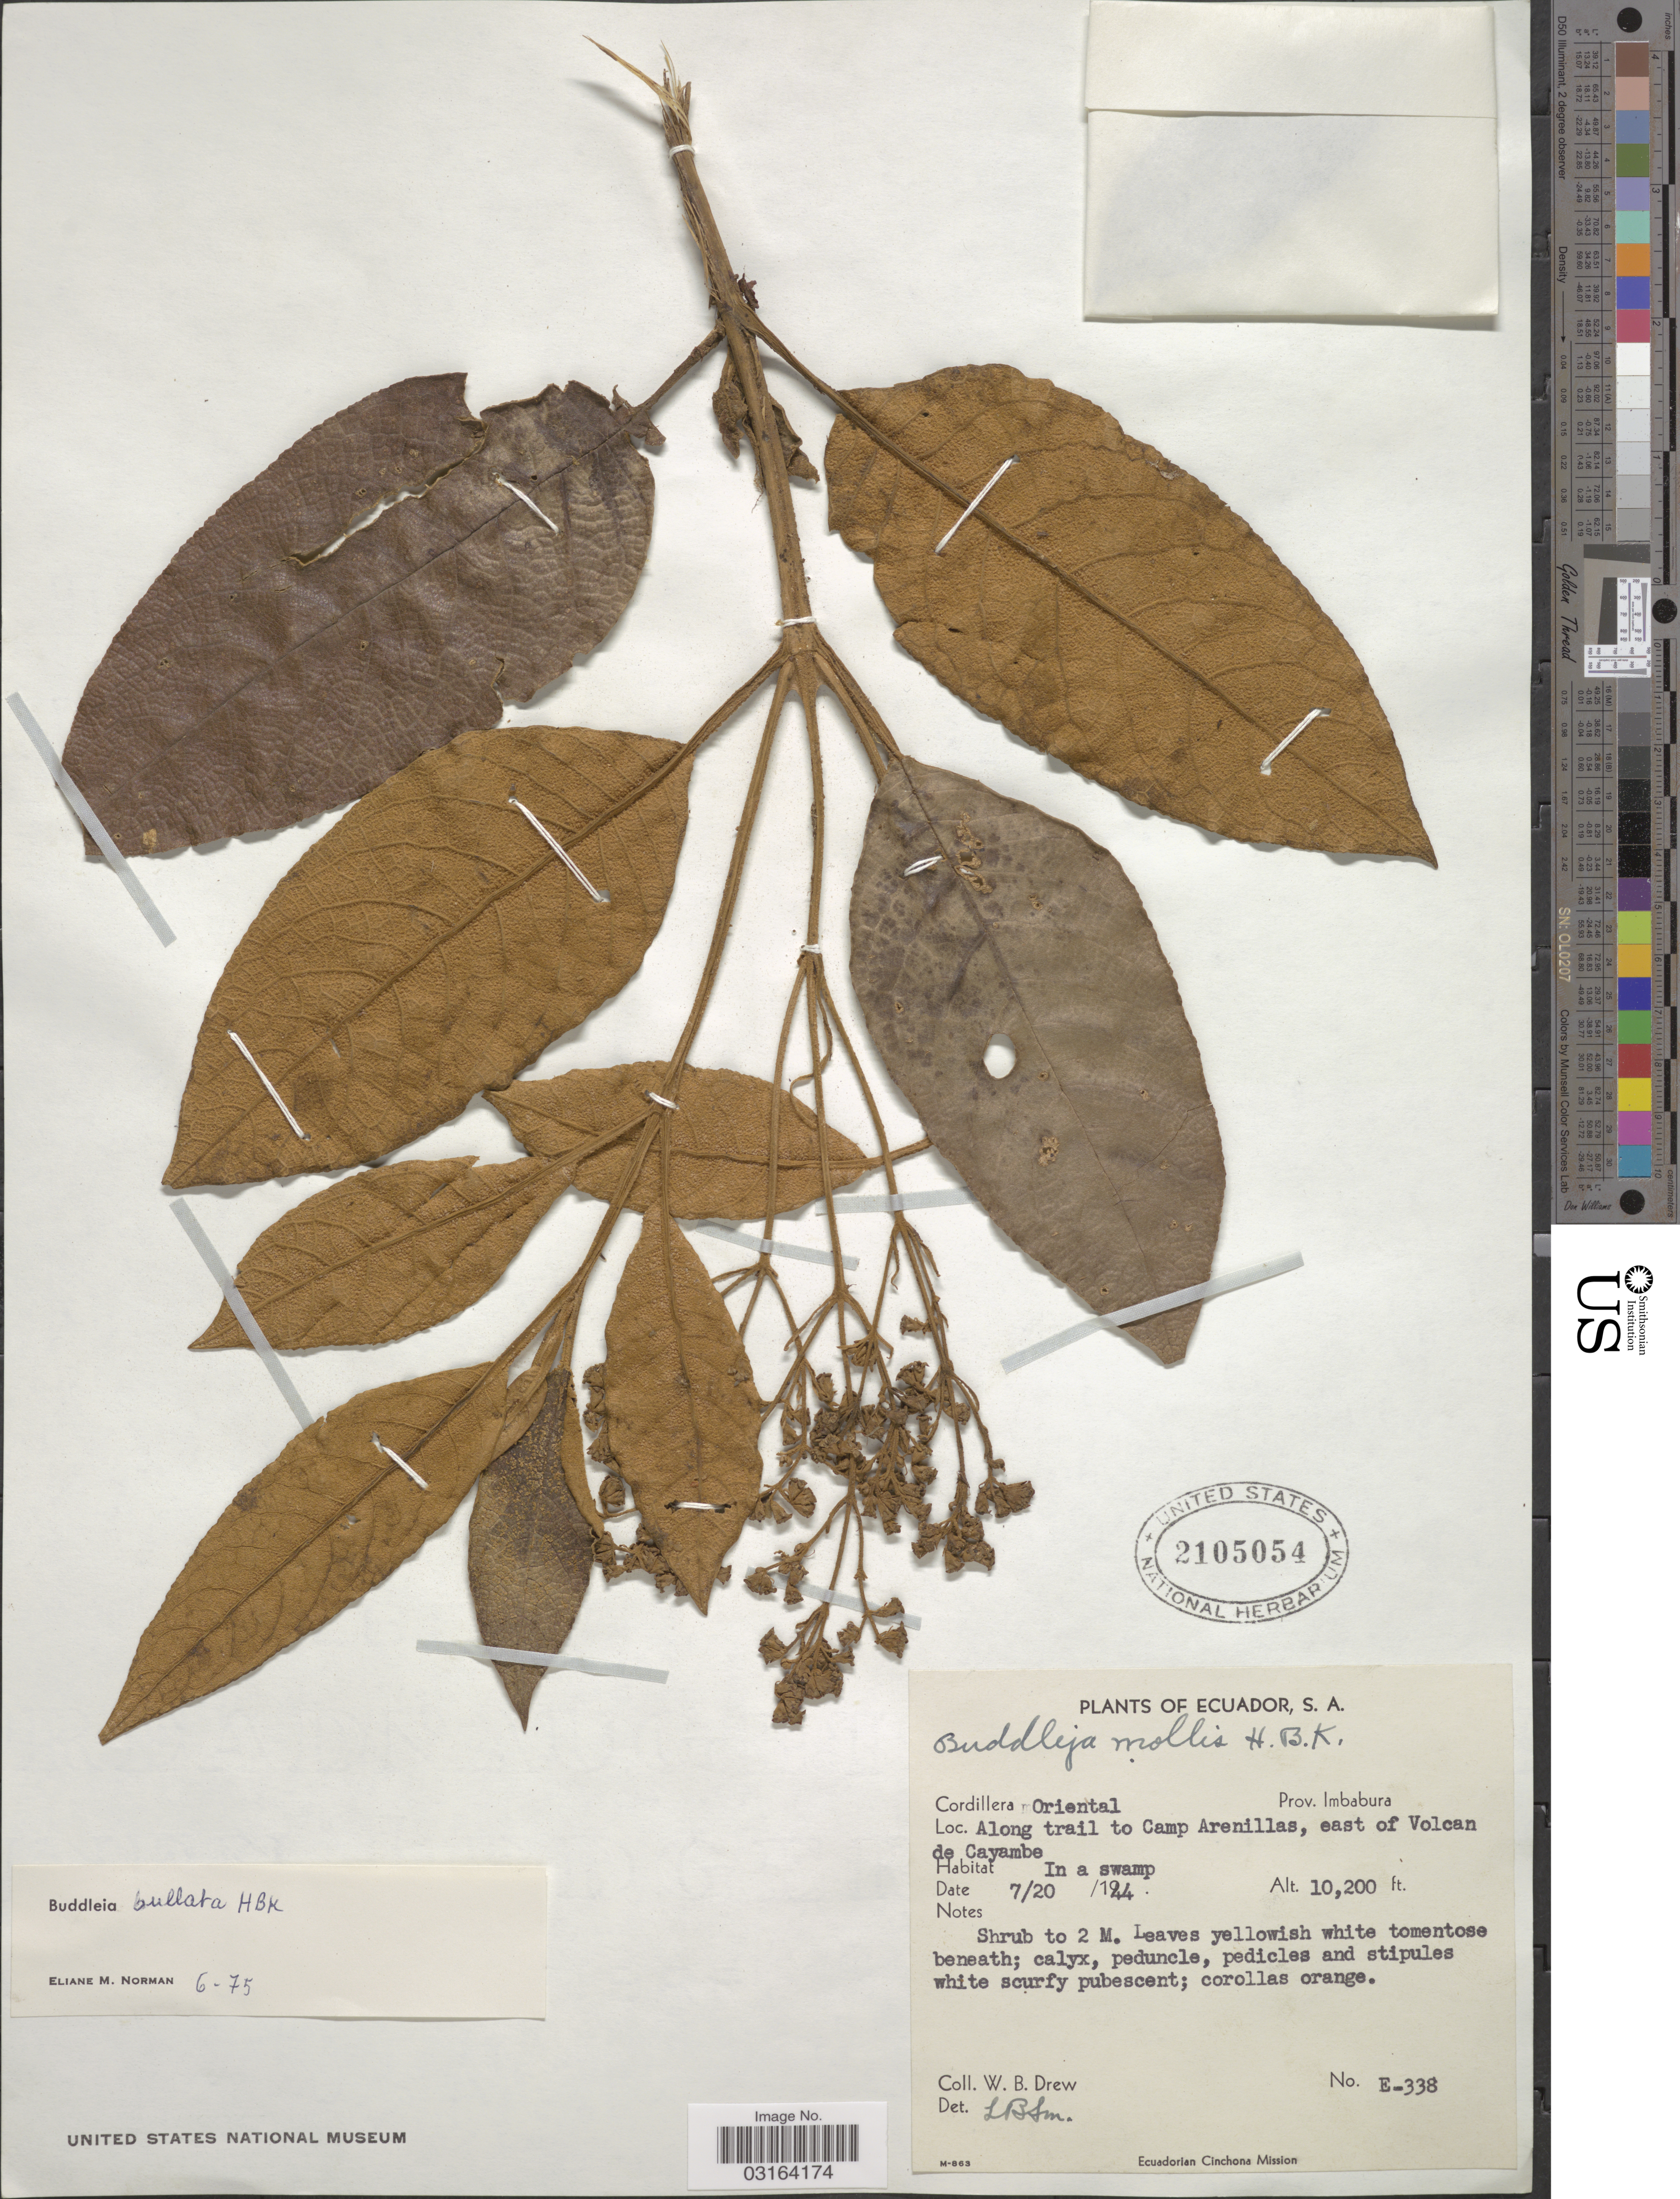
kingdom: Plantae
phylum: Tracheophyta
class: Magnoliopsida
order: Lamiales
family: Scrophulariaceae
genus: Buddleja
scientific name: Buddleja bullata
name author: Kunth in Humb. & et al.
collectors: W. B. Drew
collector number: E-338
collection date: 1944-07-20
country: Ecuador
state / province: Imbabura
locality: Cordillera Oriental, Prov. Imbabura, Along trail to Camp Arenillas, east of Volcan de Cayambe.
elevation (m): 3109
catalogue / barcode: US 2105054